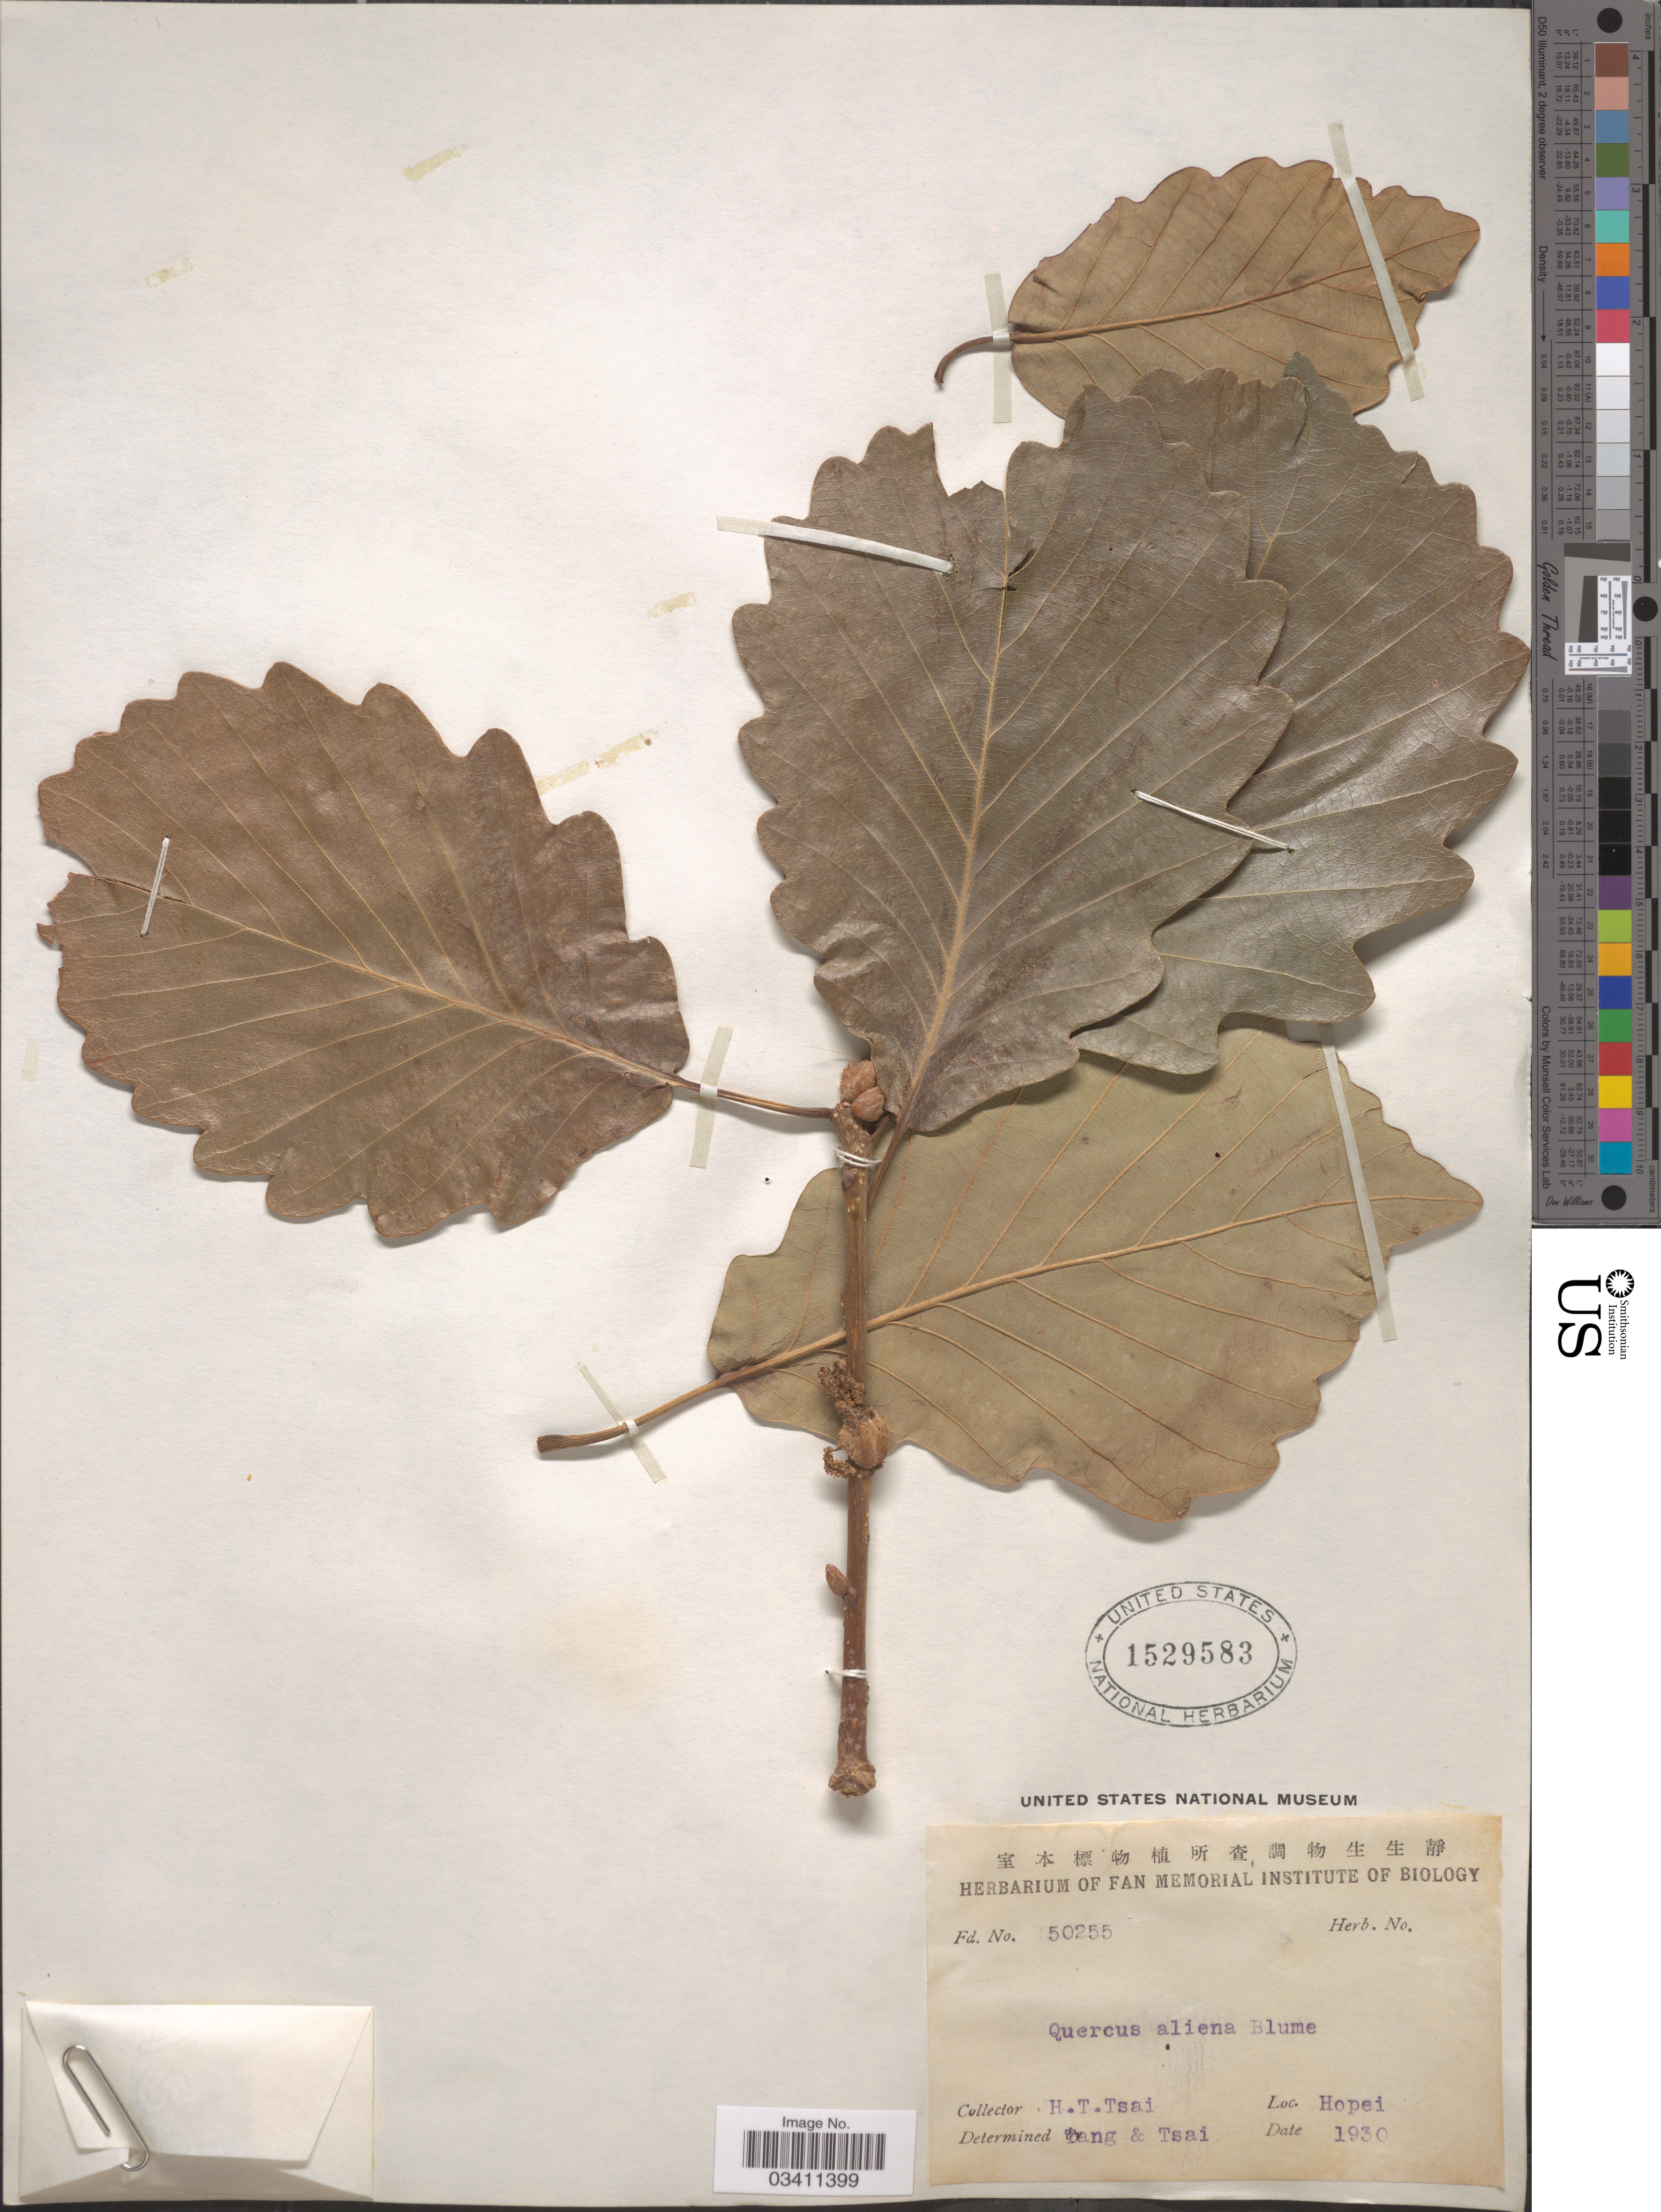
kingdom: Plantae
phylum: Tracheophyta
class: Magnoliopsida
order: Fagales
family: Fagaceae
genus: Quercus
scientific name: Quercus aliena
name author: Blume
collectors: H. Tsai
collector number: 50255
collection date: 1930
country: China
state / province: Hebei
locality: Hopei.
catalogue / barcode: US 1529583